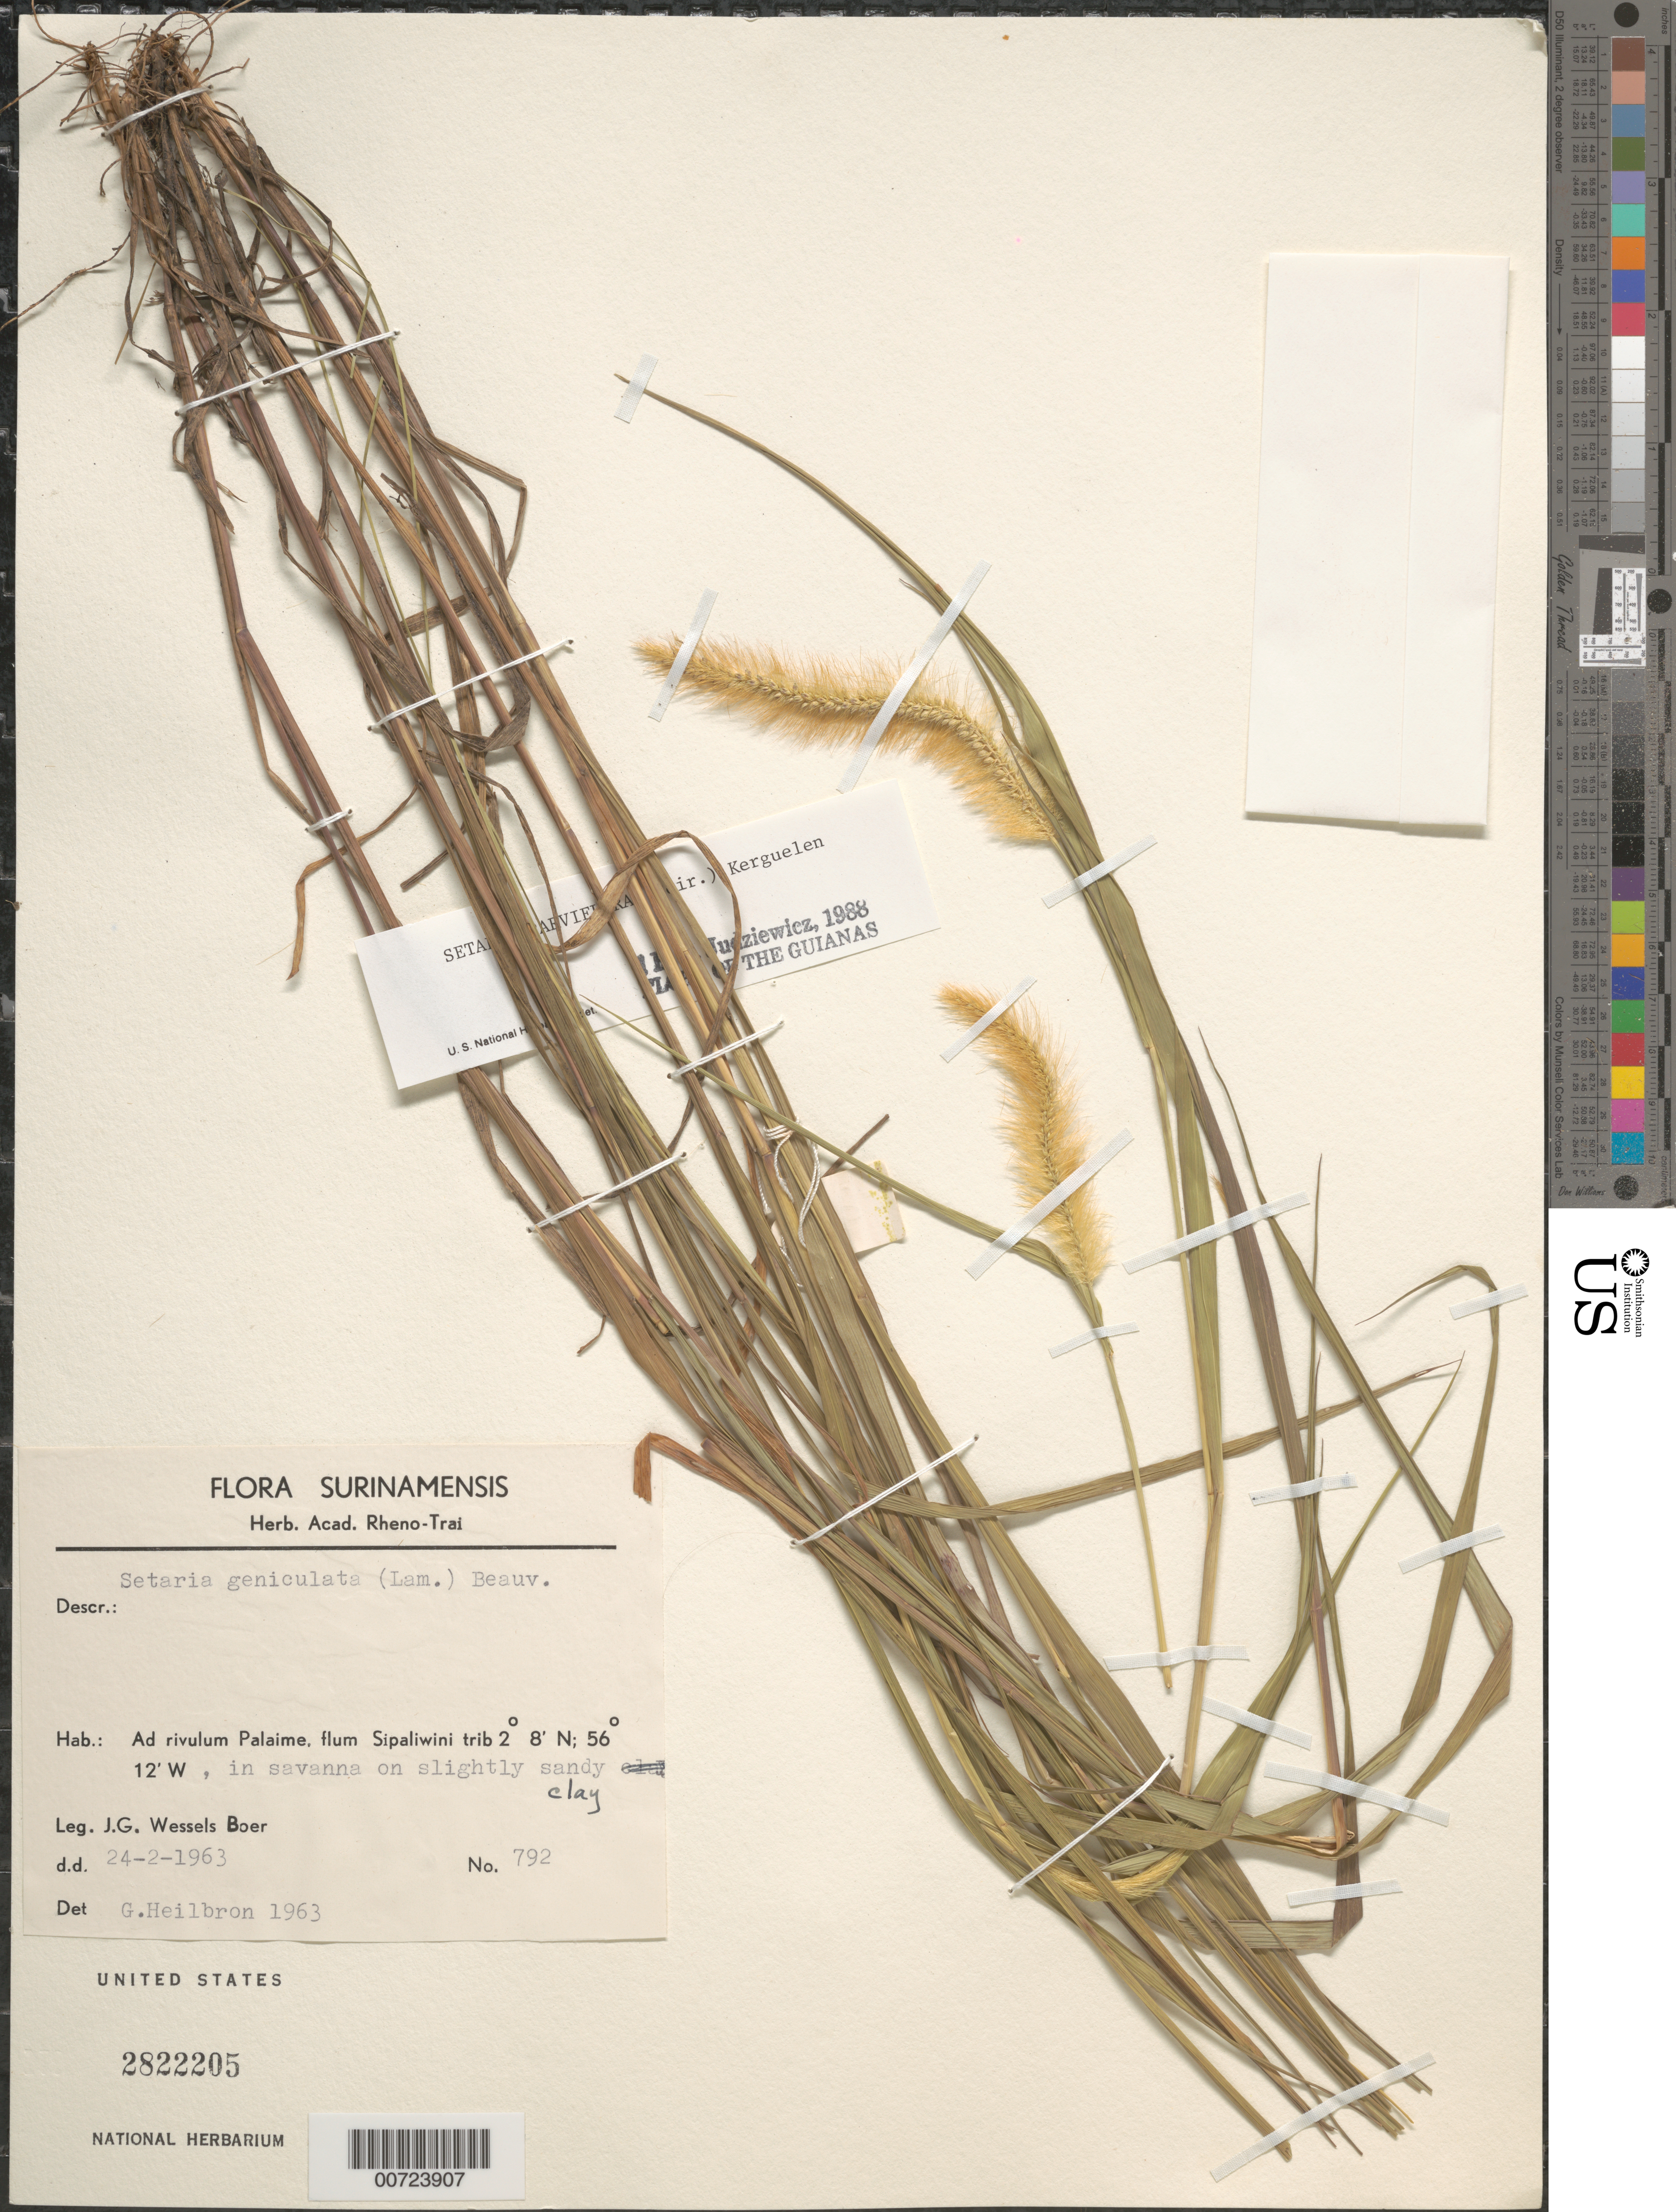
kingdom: Plantae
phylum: Tracheophyta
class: Liliopsida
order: Poales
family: Poaceae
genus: Setaria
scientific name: Setaria parviflora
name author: (Poir.) Kerguélen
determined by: Judziewicz, E. J.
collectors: J. G. Wessels Boer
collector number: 792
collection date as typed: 24-Feb-63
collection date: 1963-02-24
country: Suriname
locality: Ad rivulum Palaime, flum Sipaliwini trib.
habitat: Savanna on slightly sandy clay. Palaime savanna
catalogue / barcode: US 2822205